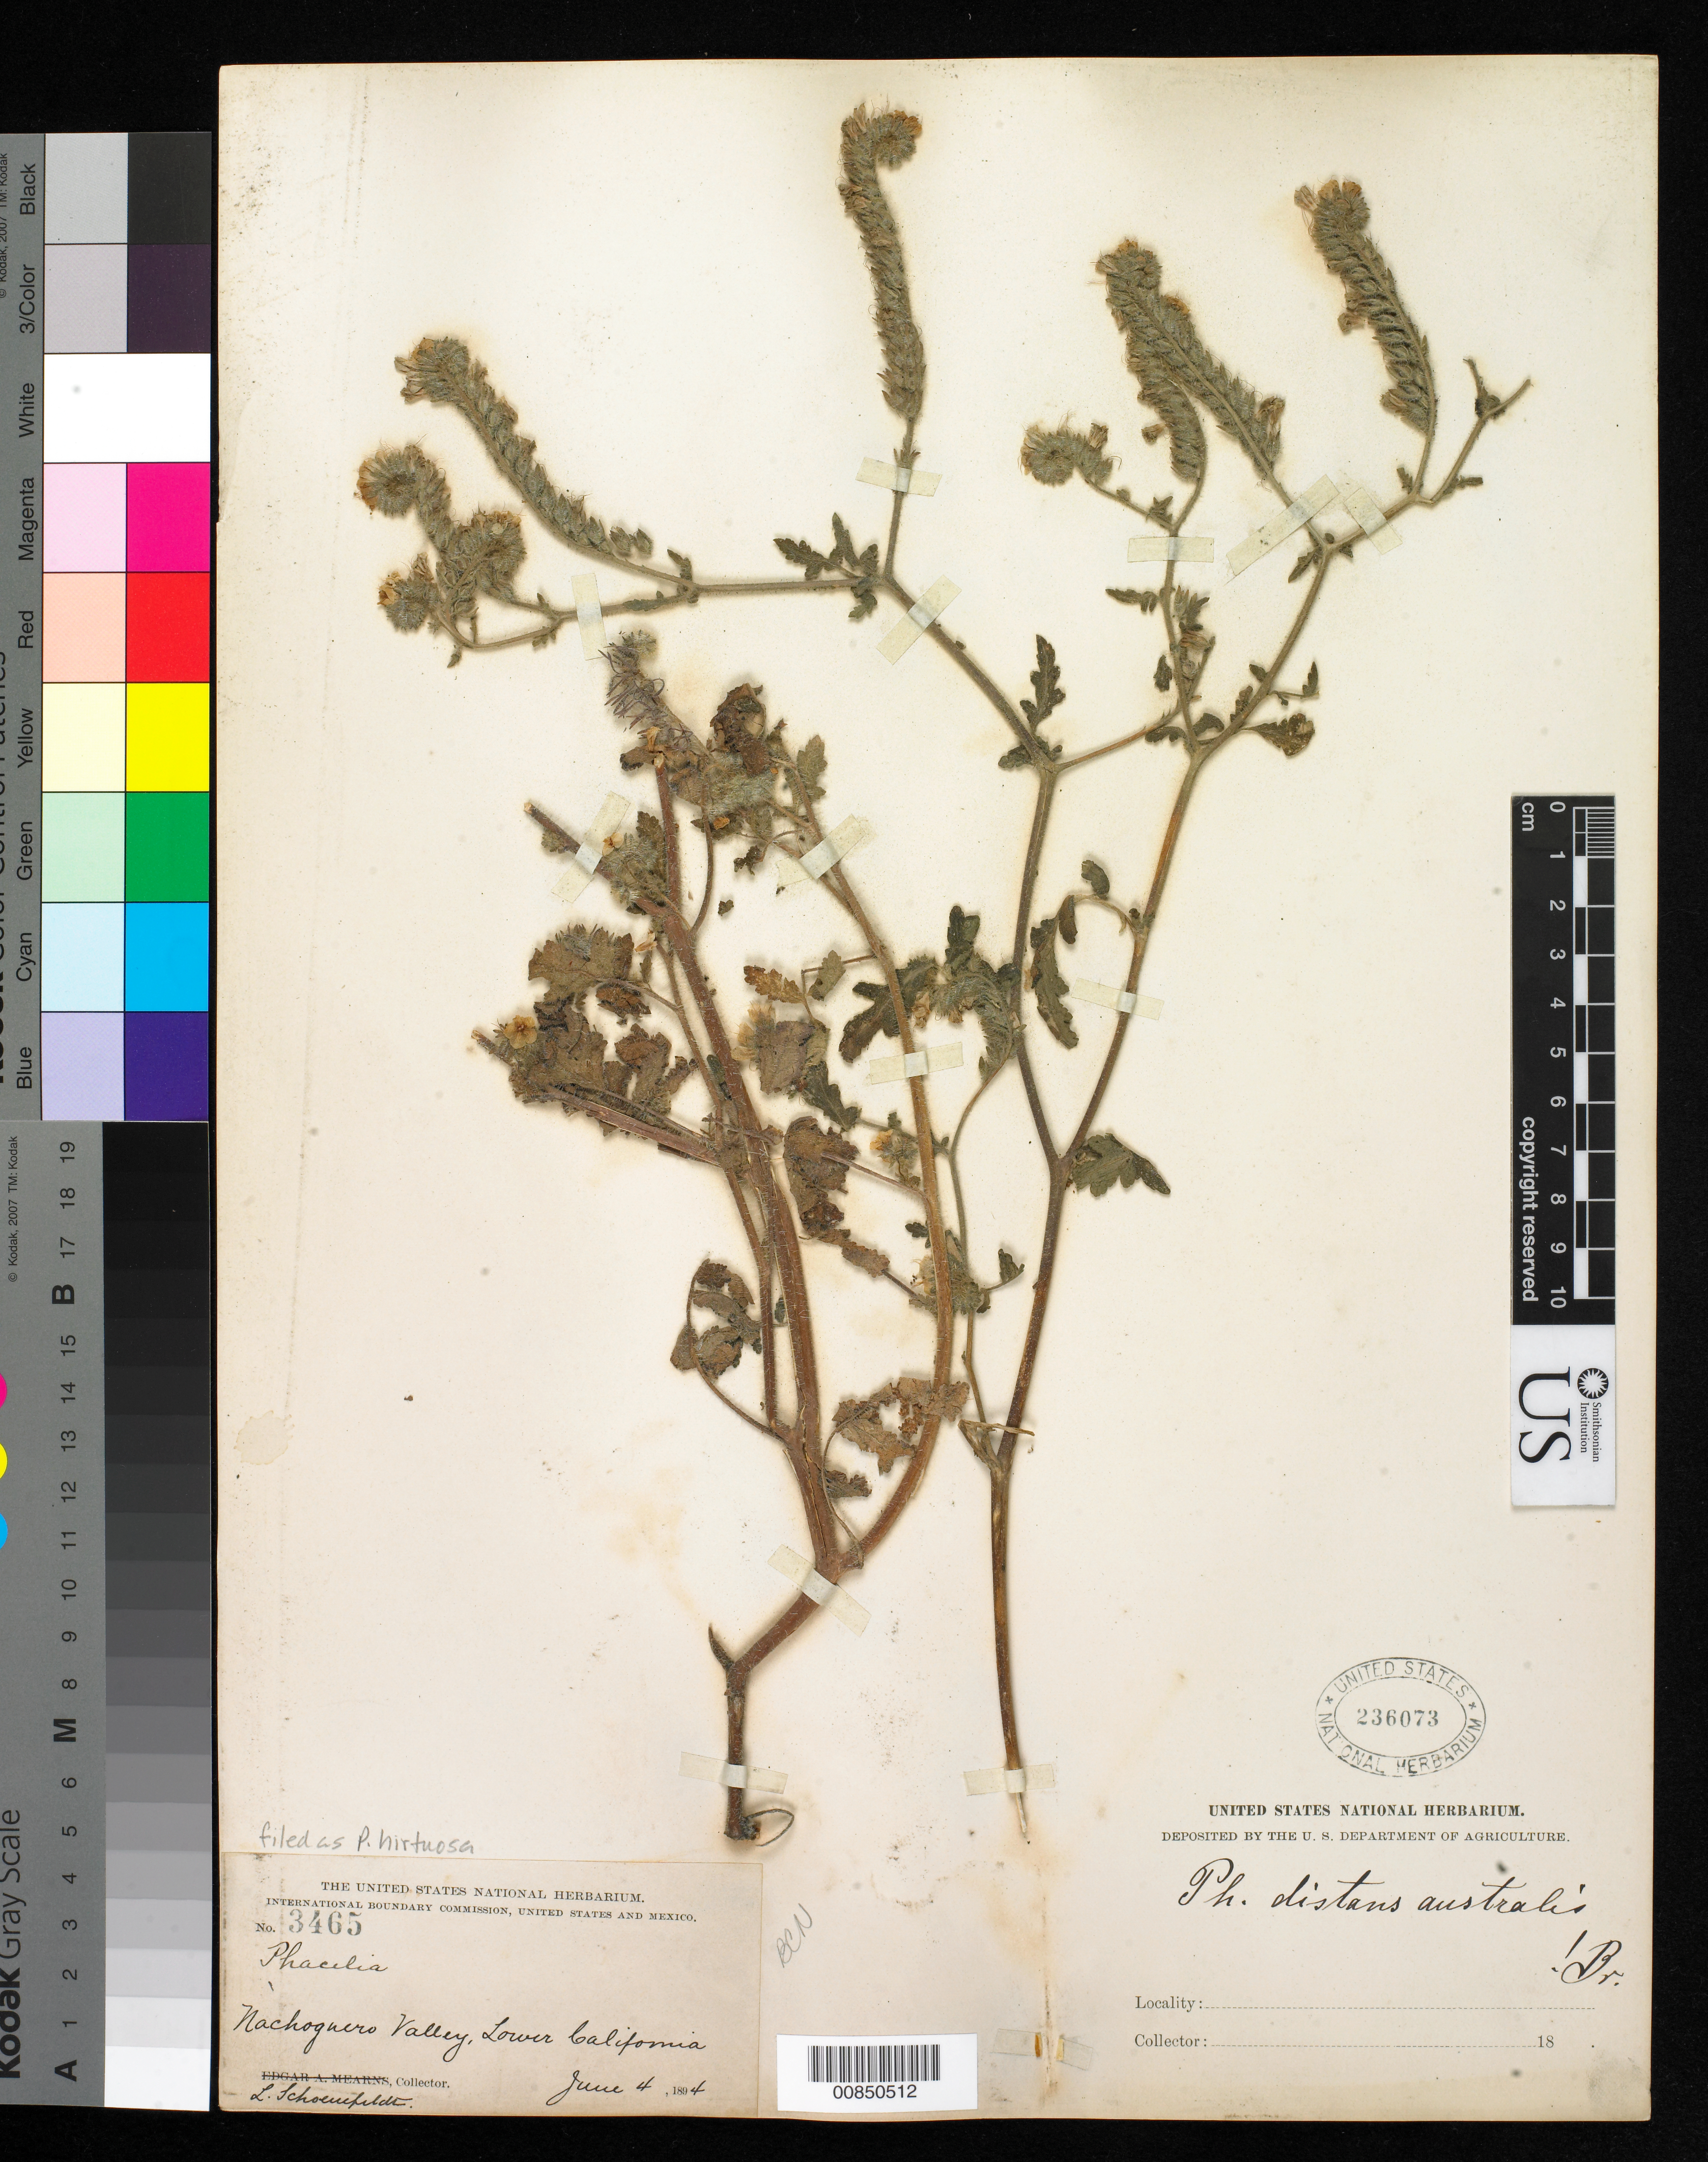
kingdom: Plantae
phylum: Tracheophyta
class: Magnoliopsida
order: Boraginales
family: Hydrophyllaceae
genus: Phacelia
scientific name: Phacelia hirtuosa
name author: A. Gray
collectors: L. Schoenfeldt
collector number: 3465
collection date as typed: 04 Jun 1894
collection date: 1894-06-04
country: Mexico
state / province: Baja California Norte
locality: Nachoguero Valley, Baja California.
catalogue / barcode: US 236073